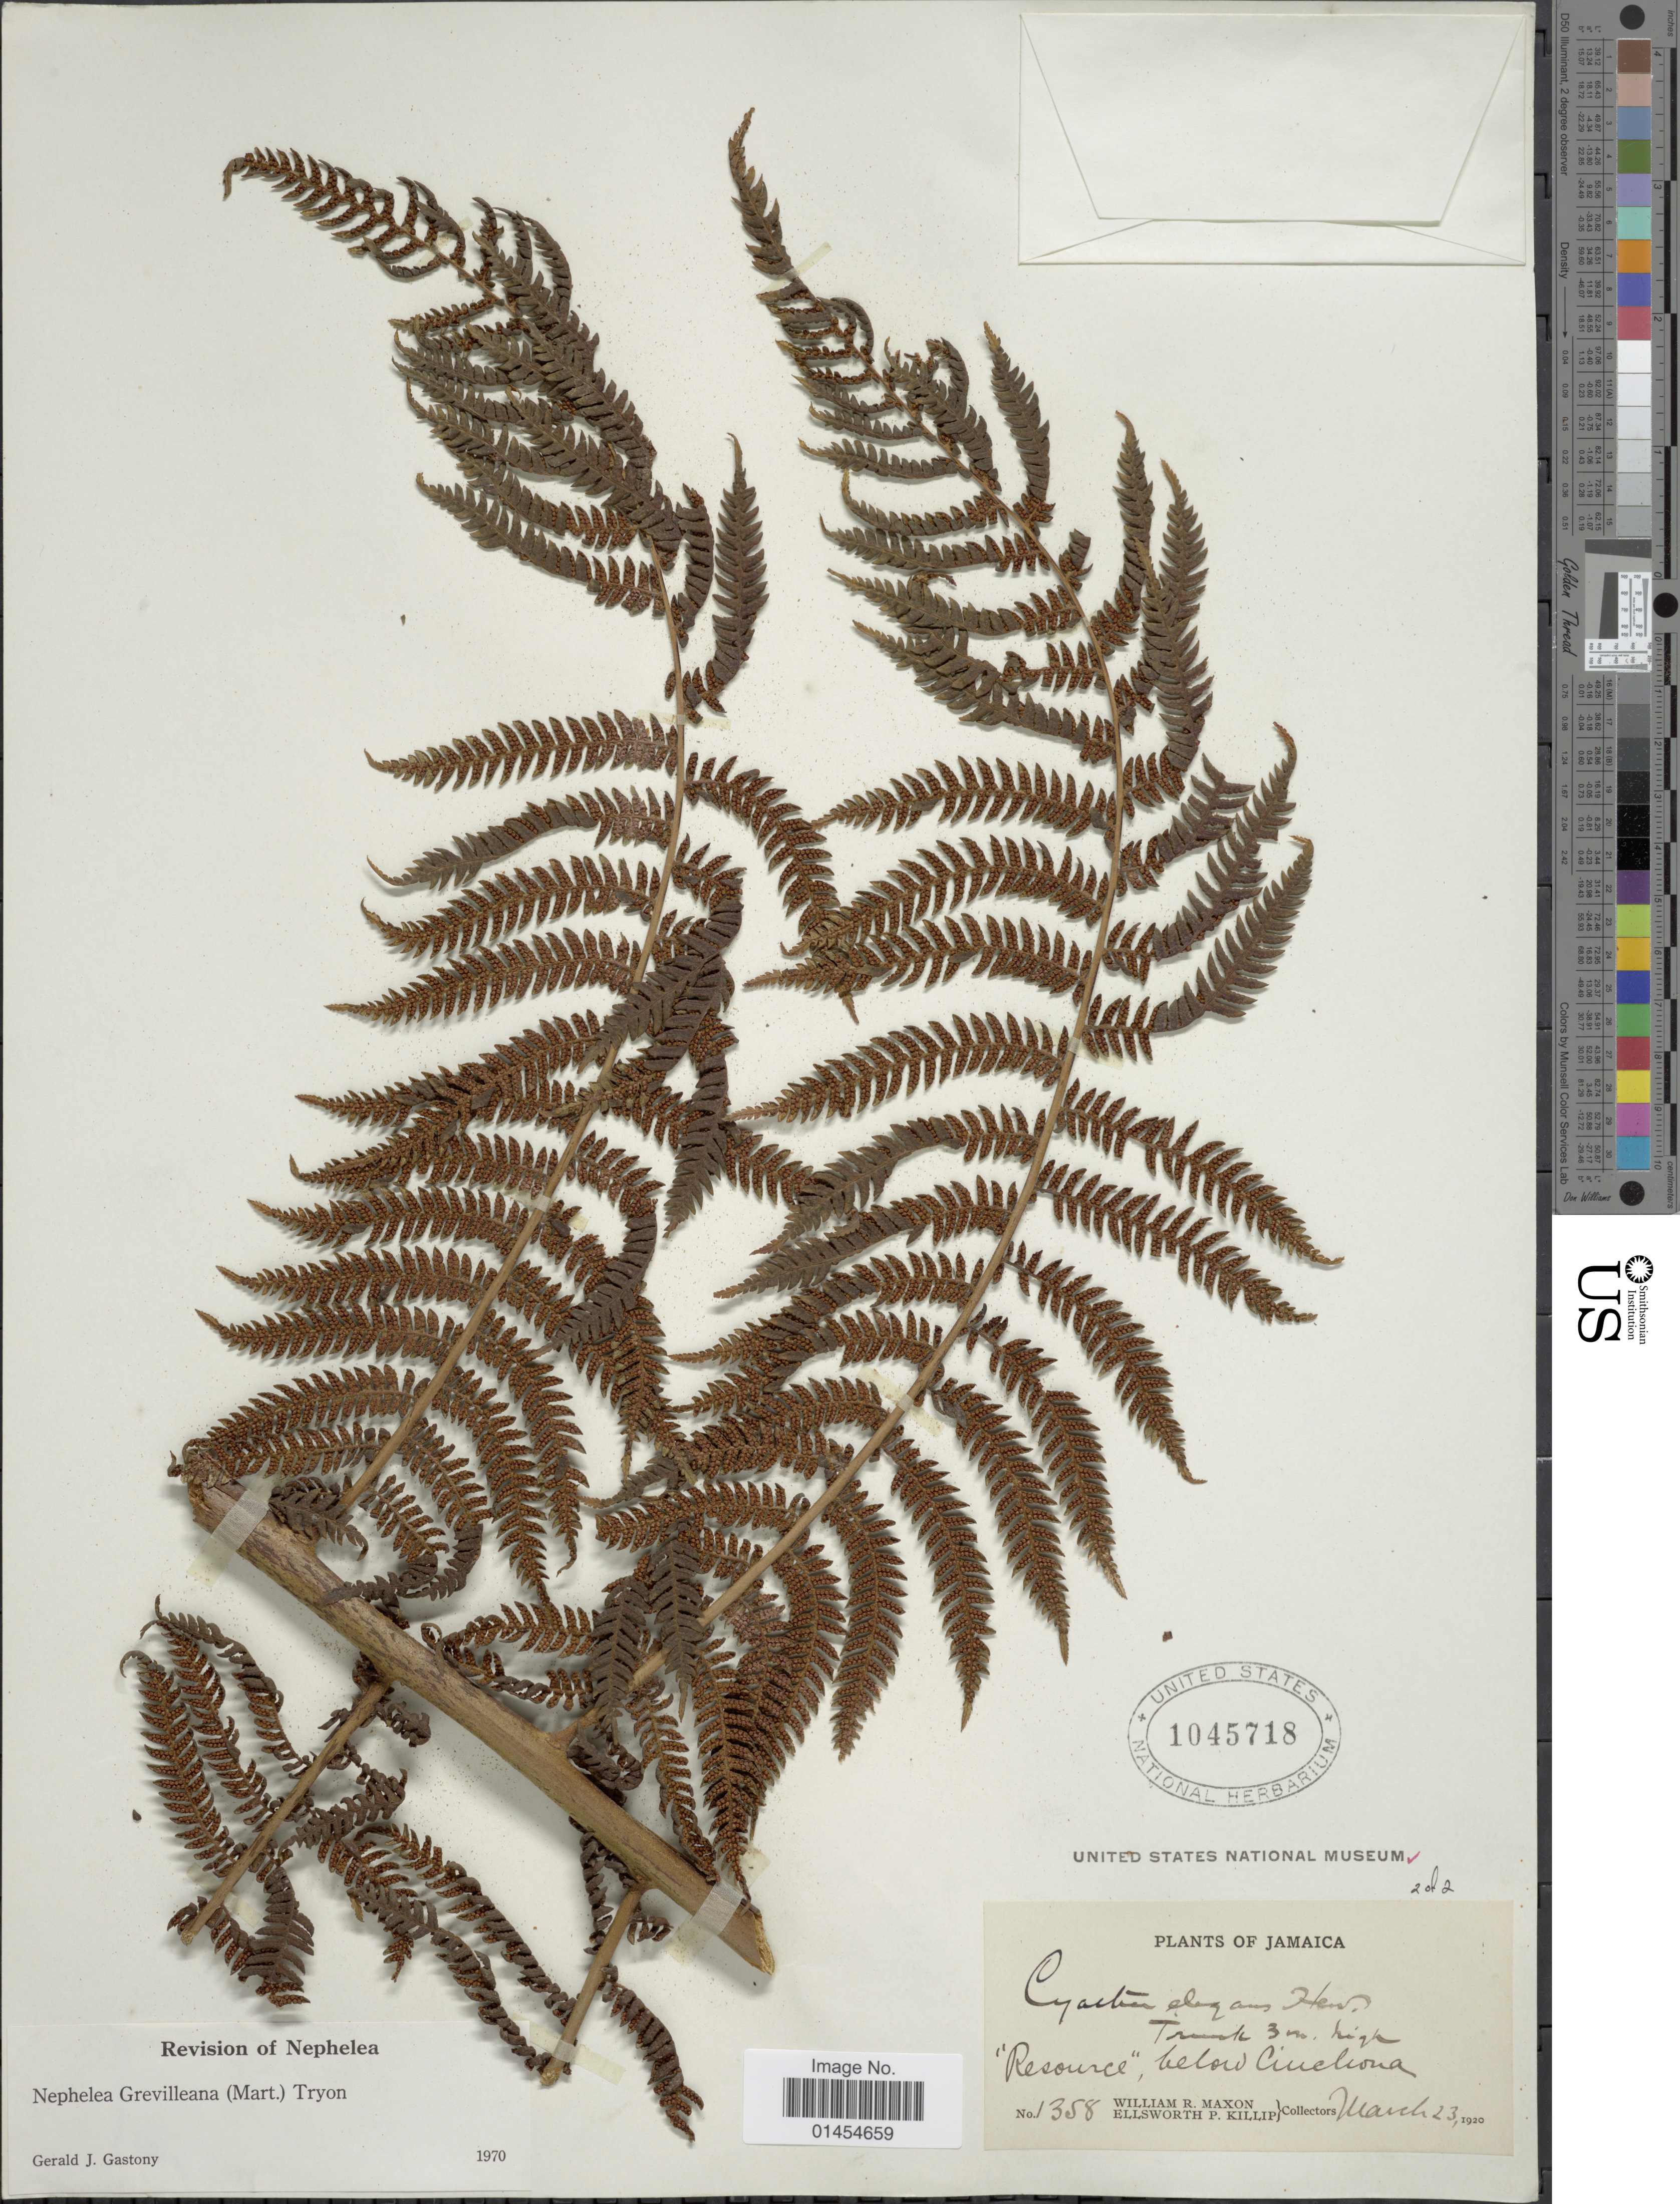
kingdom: Plantae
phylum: Tracheophyta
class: Polypodiopsida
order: Cyatheales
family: Cyatheaceae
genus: Alsophila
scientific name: Alsophila grevilleana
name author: (Mart.) D.S. Conant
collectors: W. R. Maxon & E. P. Killip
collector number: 1358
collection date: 1920-03-23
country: Jamaica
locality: Resource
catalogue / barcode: US 1045718